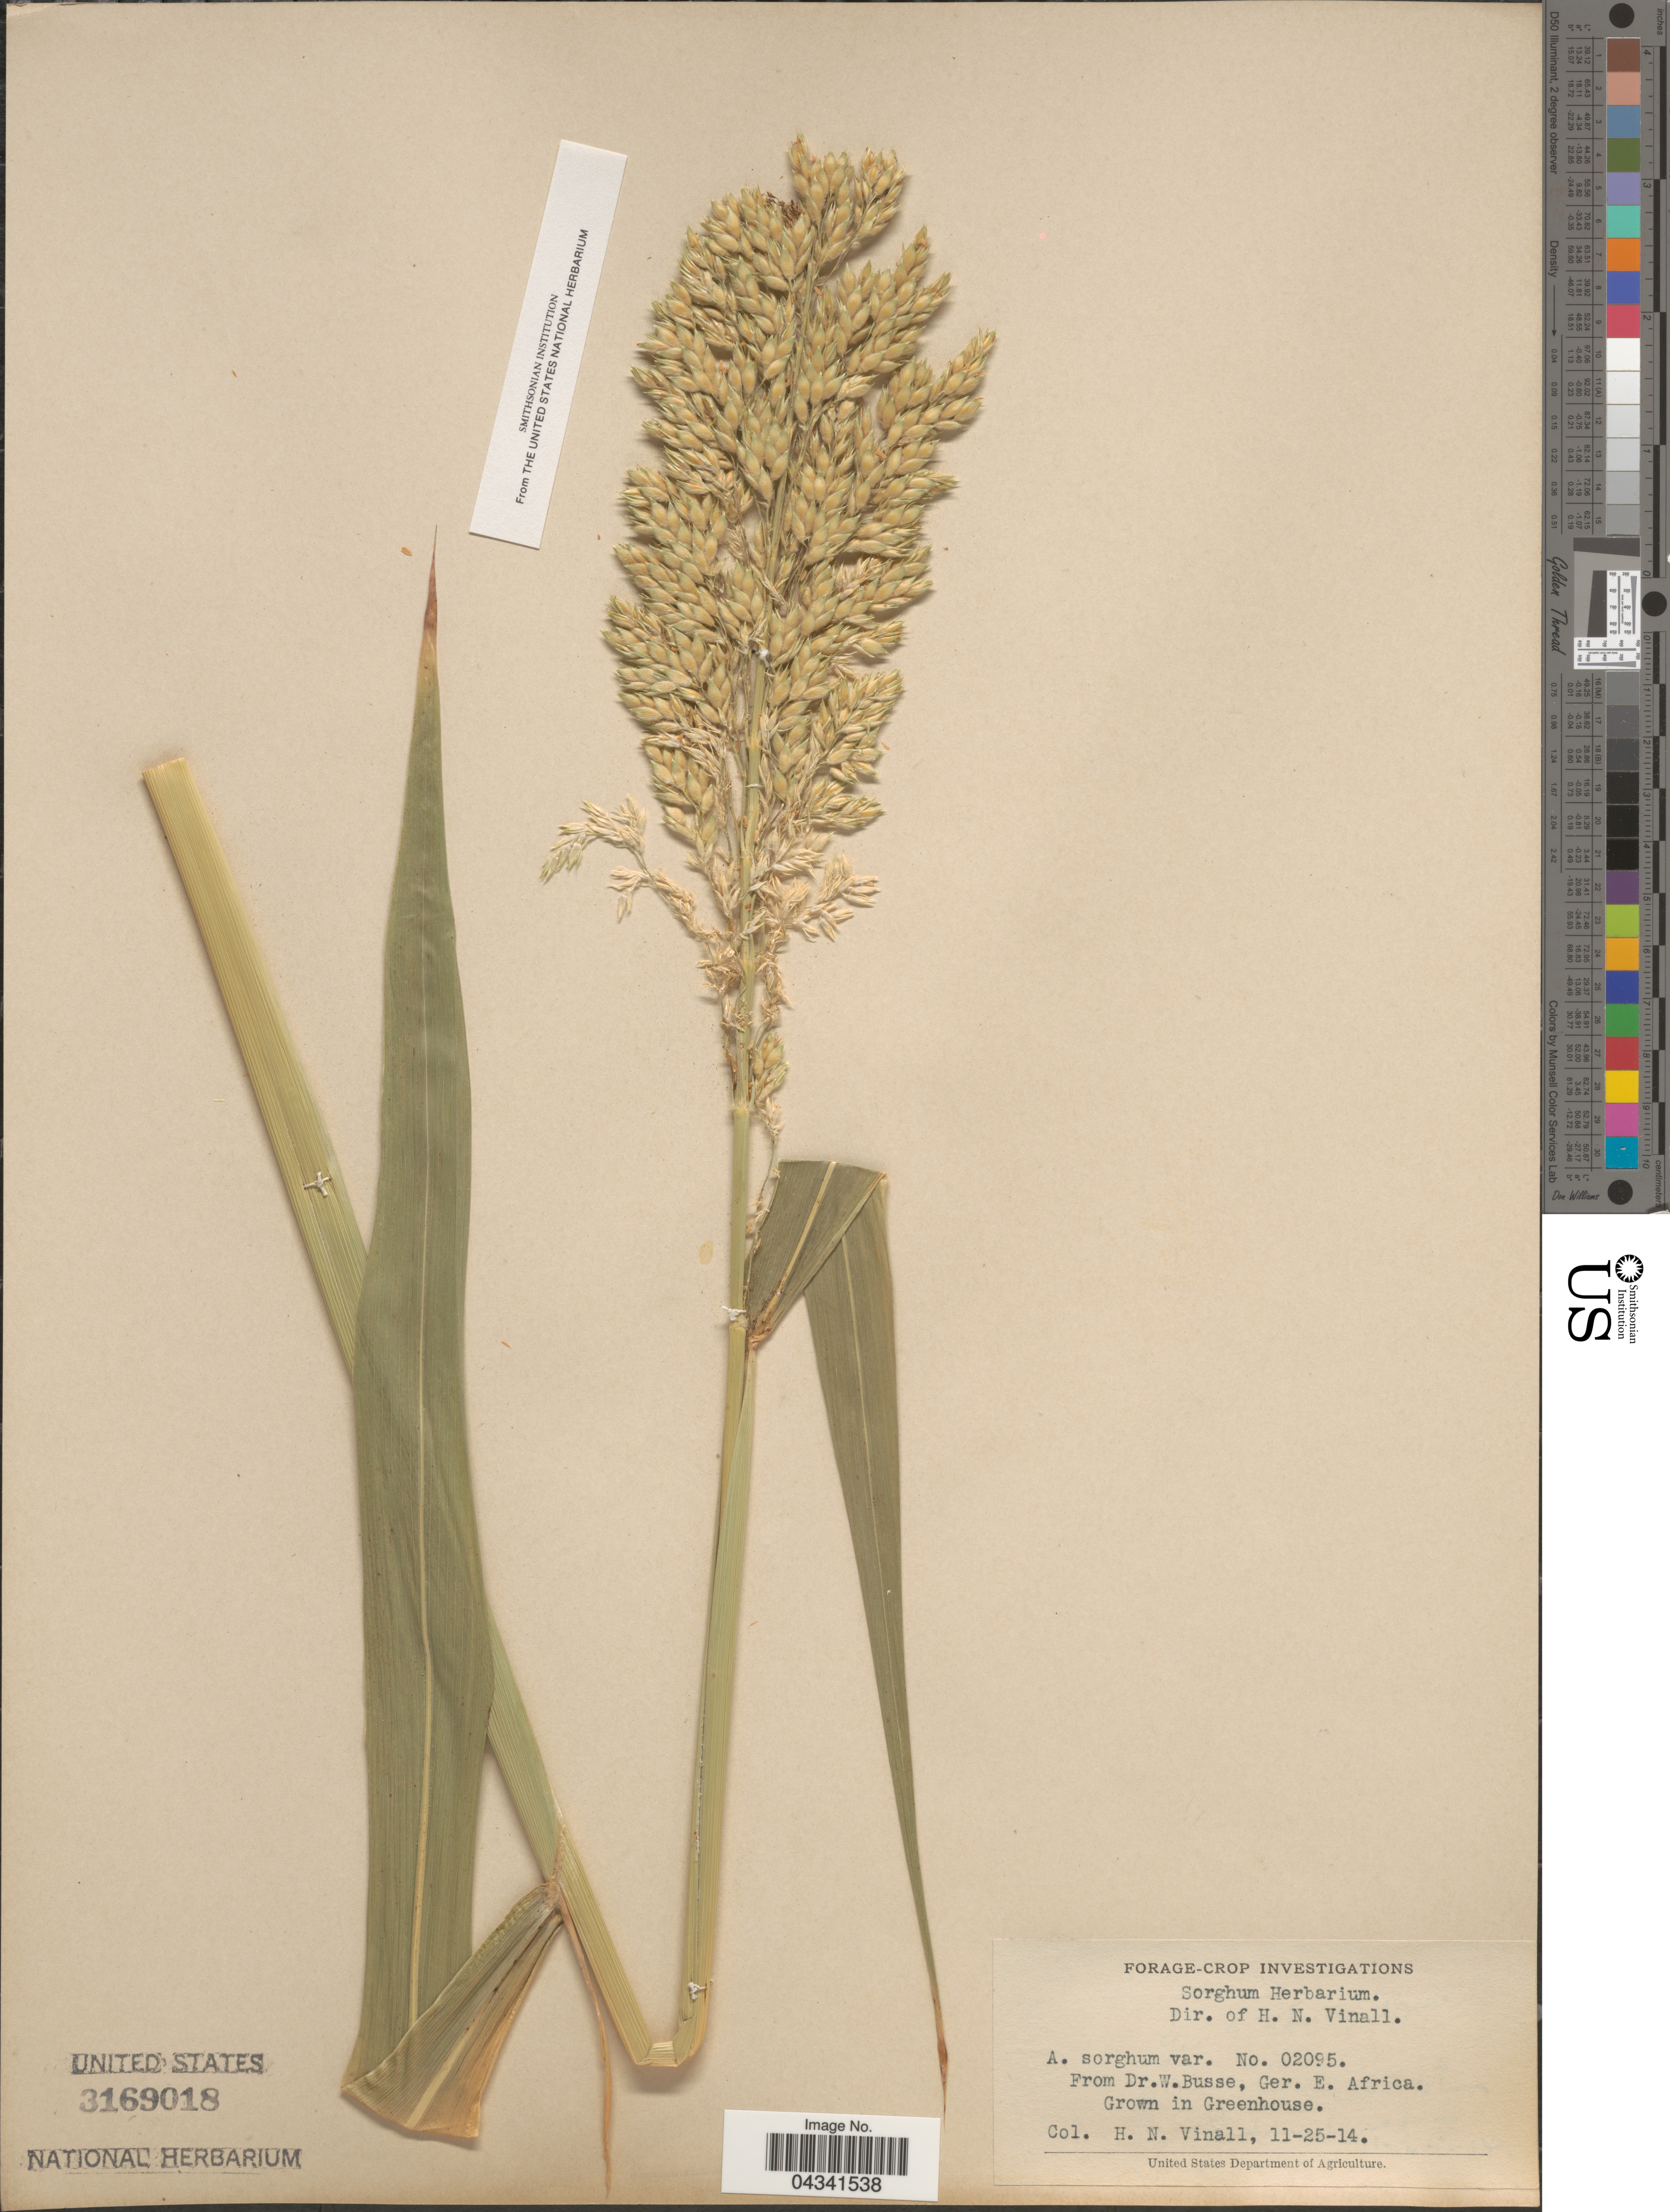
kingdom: Plantae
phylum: Tracheophyta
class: Liliopsida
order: Poales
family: Poaceae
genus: Sorghum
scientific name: Sorghum sp.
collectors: H. Vinall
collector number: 02095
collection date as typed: Transcribed d/m/y: 25/11/14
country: United States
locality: Grown in Greenhouse.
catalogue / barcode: US 3169018